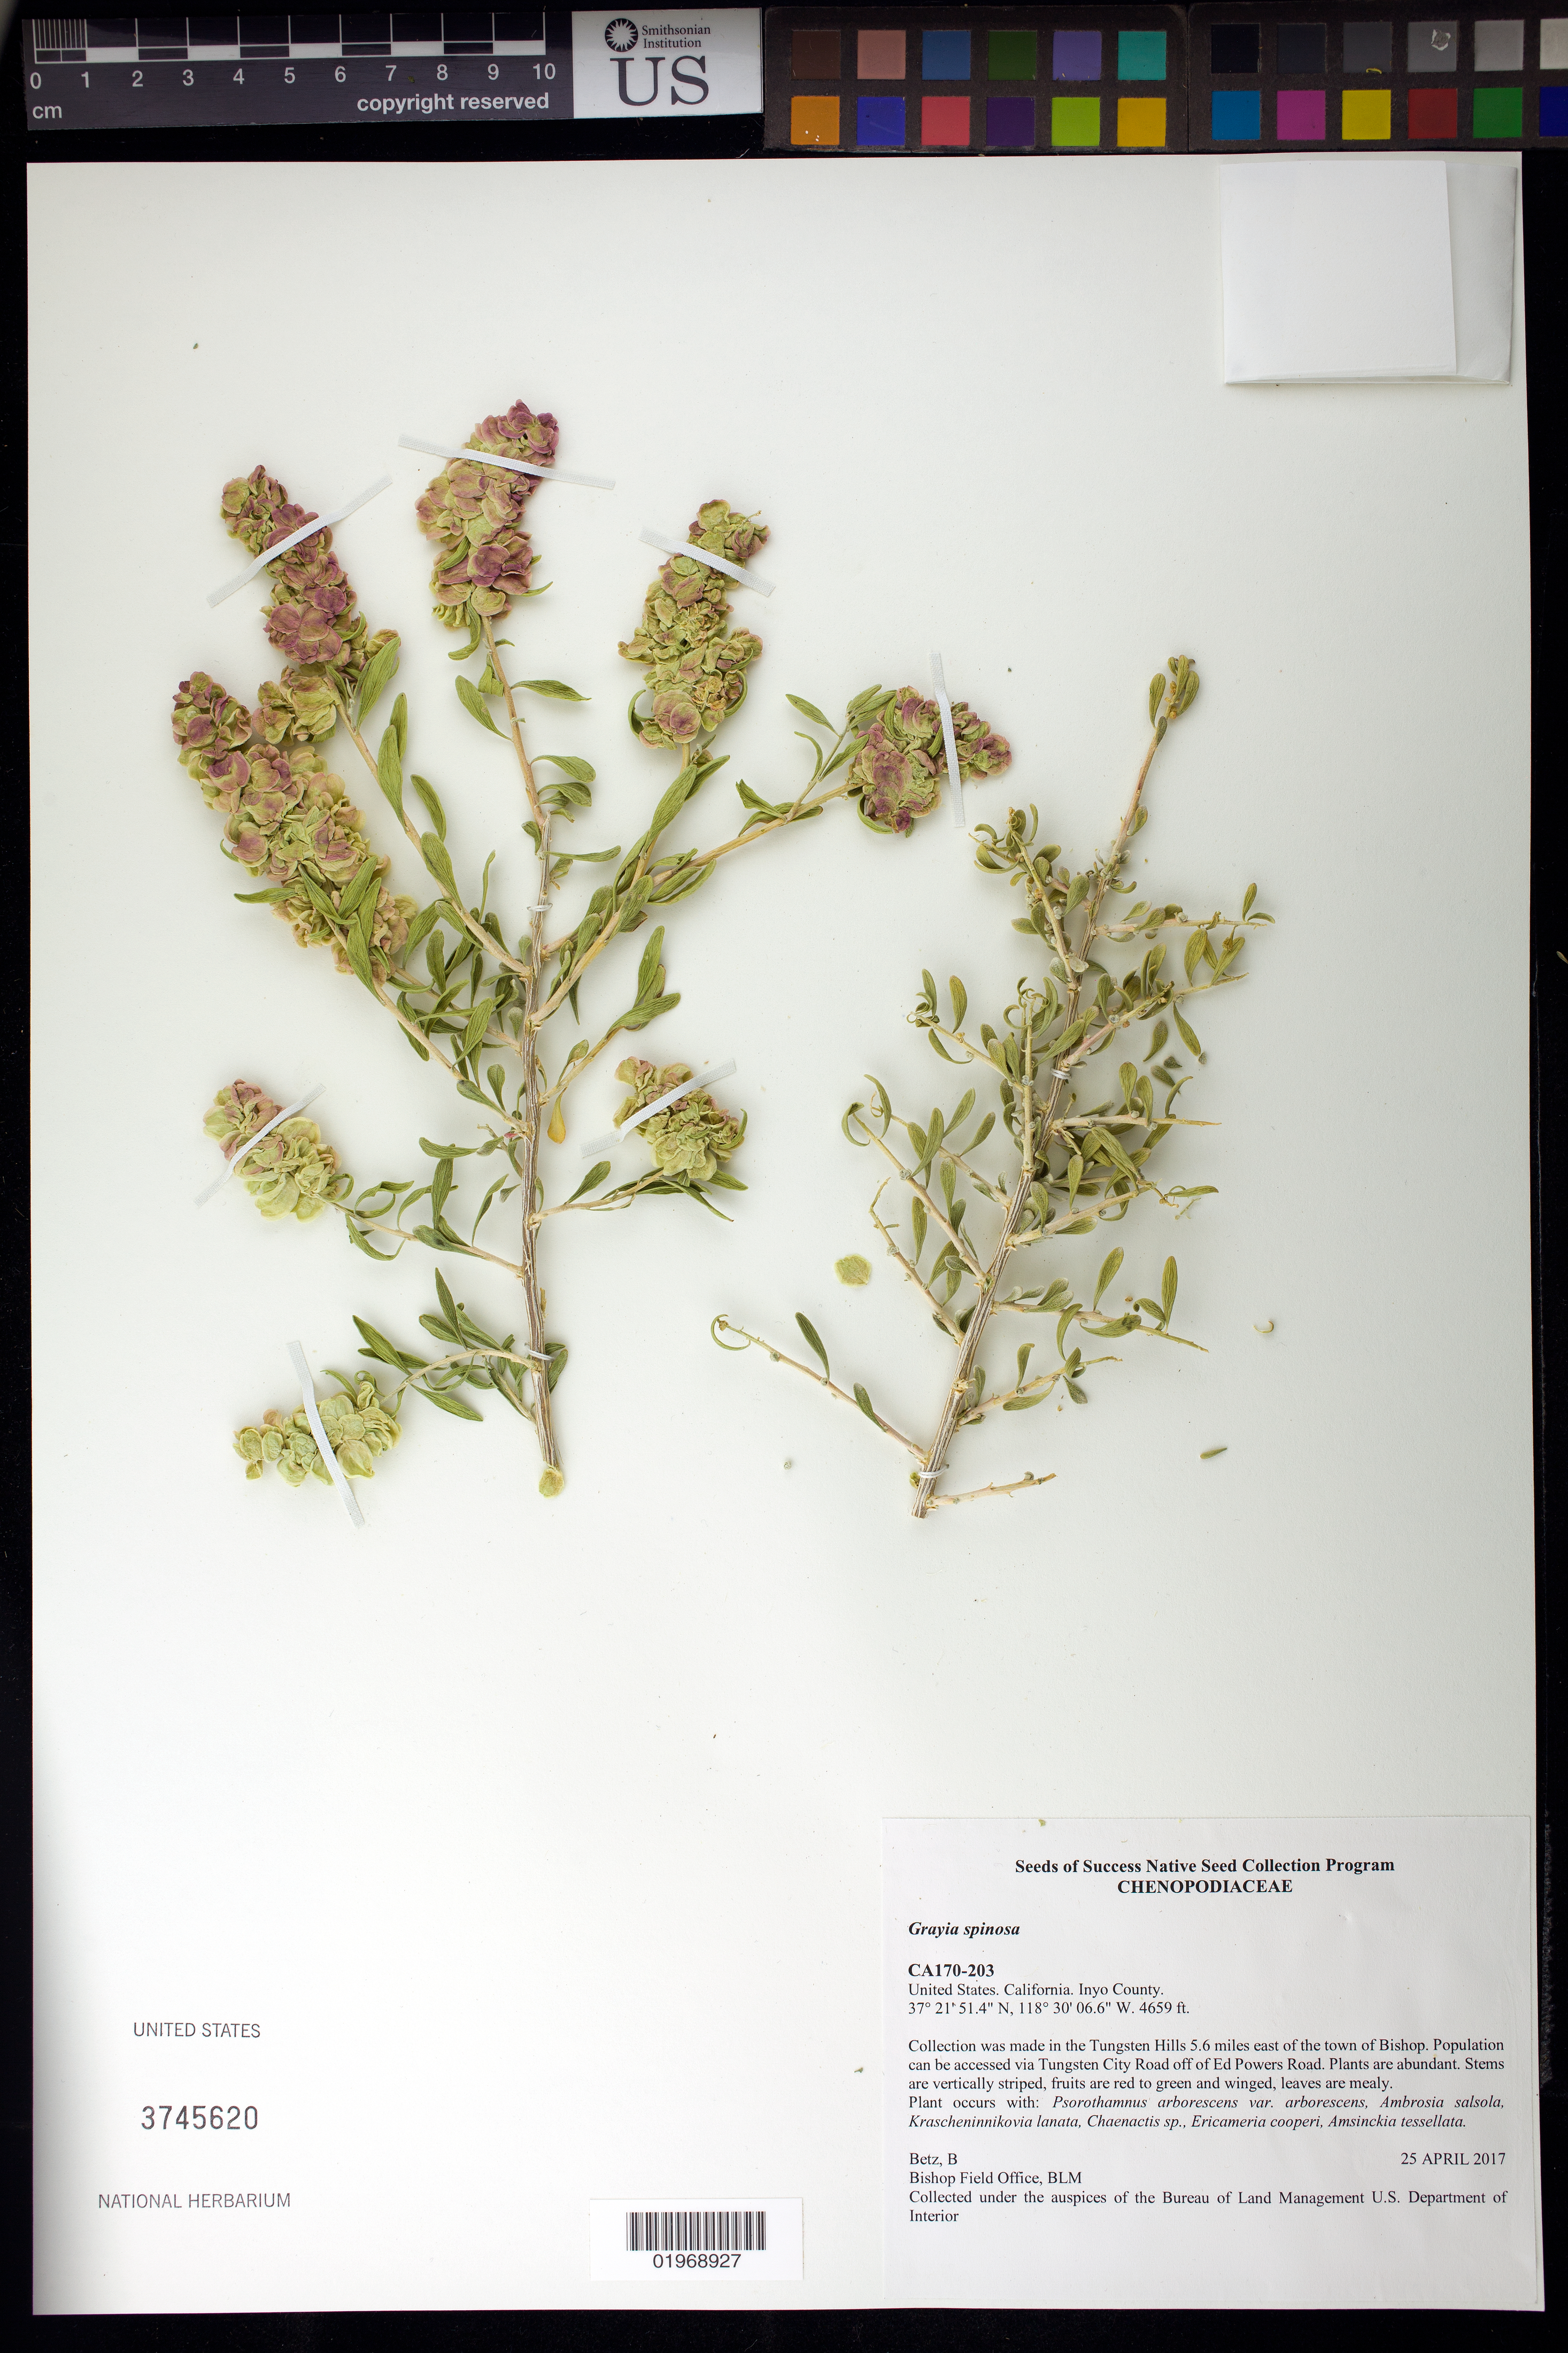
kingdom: Plantae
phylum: Tracheophyta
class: Magnoliopsida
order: Caryophyllales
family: Amaranthaceae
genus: Grayia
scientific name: Grayia spinosa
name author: (Hook.) Moq.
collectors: B. Betz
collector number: CA170-203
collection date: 2017-04-25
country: United States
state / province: California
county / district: Inyo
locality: Tungsten Hills 5.6 mi E of Bishop, off Ed Powers Rd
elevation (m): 1420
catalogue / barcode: US 3745620